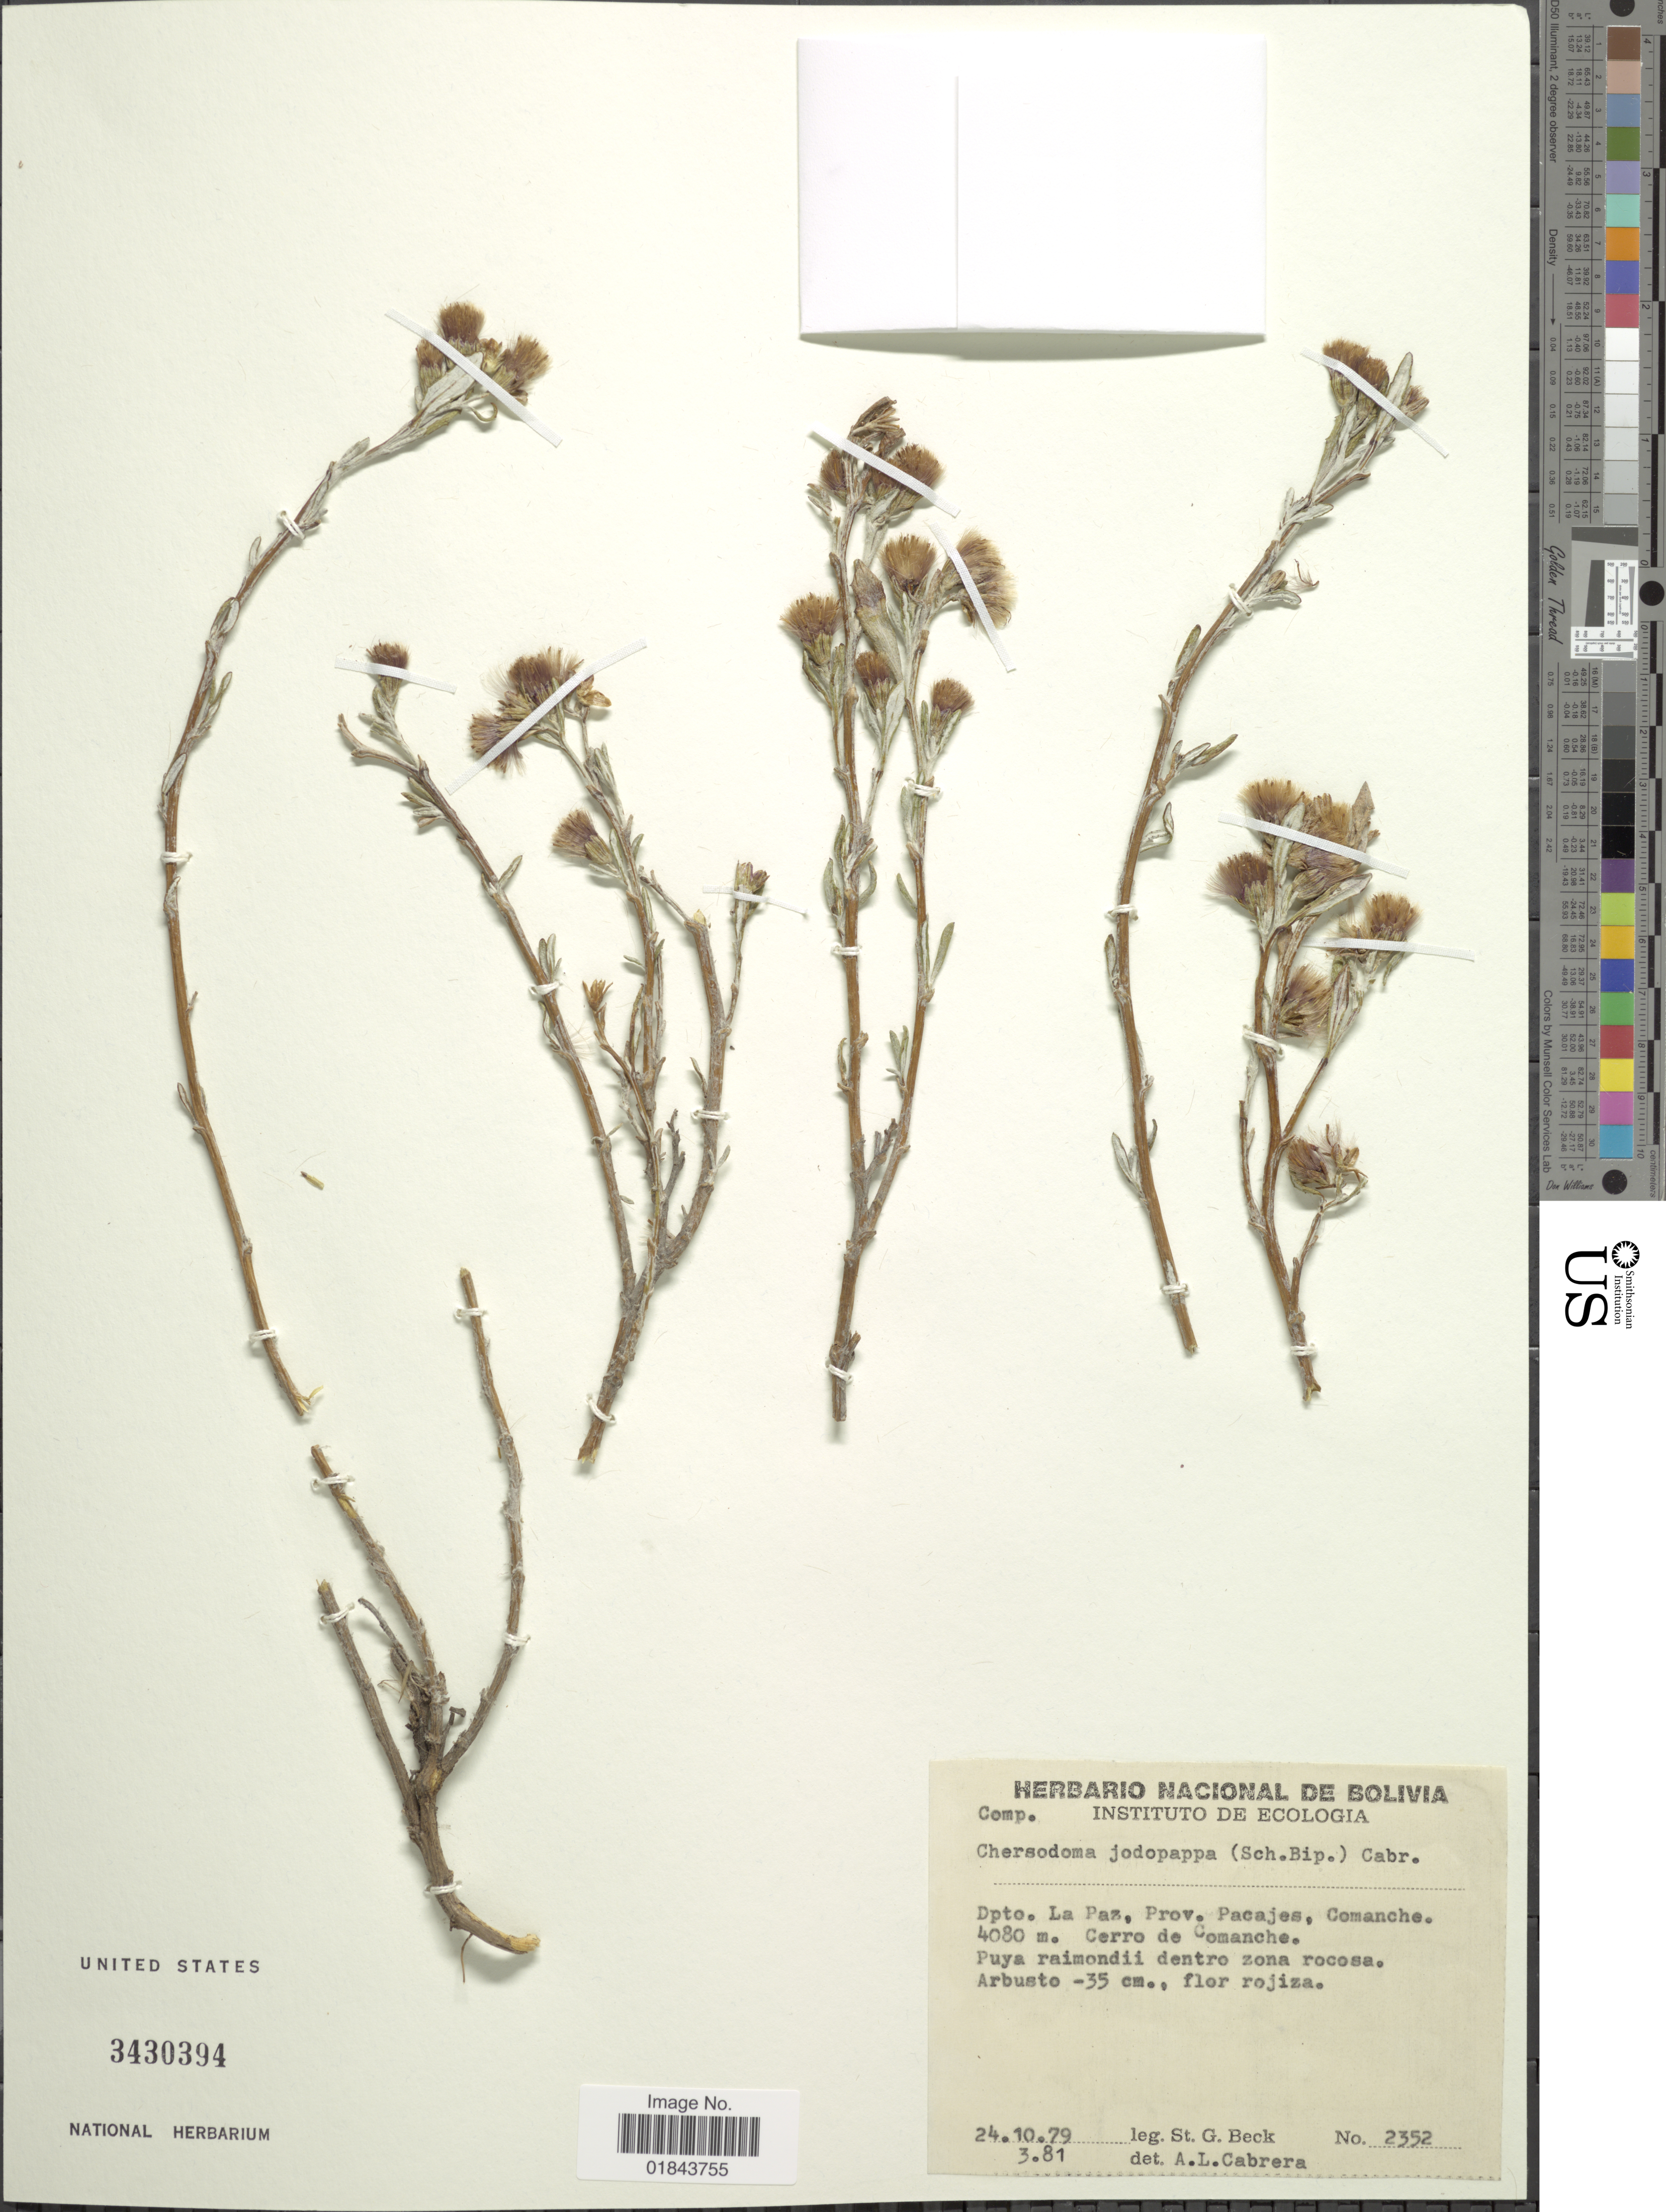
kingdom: Plantae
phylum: Tracheophyta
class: Magnoliopsida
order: Asterales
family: Asteraceae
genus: Chersodoma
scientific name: Chersodoma jodopappa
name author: (Sch. Bip.) Cabrera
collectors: S. G. Beck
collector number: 2352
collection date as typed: Transcribed d/m/y: 24/10/79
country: Bolivia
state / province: La Paz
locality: Dpto. La Paz, Prov. Pacajes, Comanche. Cerro de Comanche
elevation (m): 4080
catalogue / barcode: US 3430394